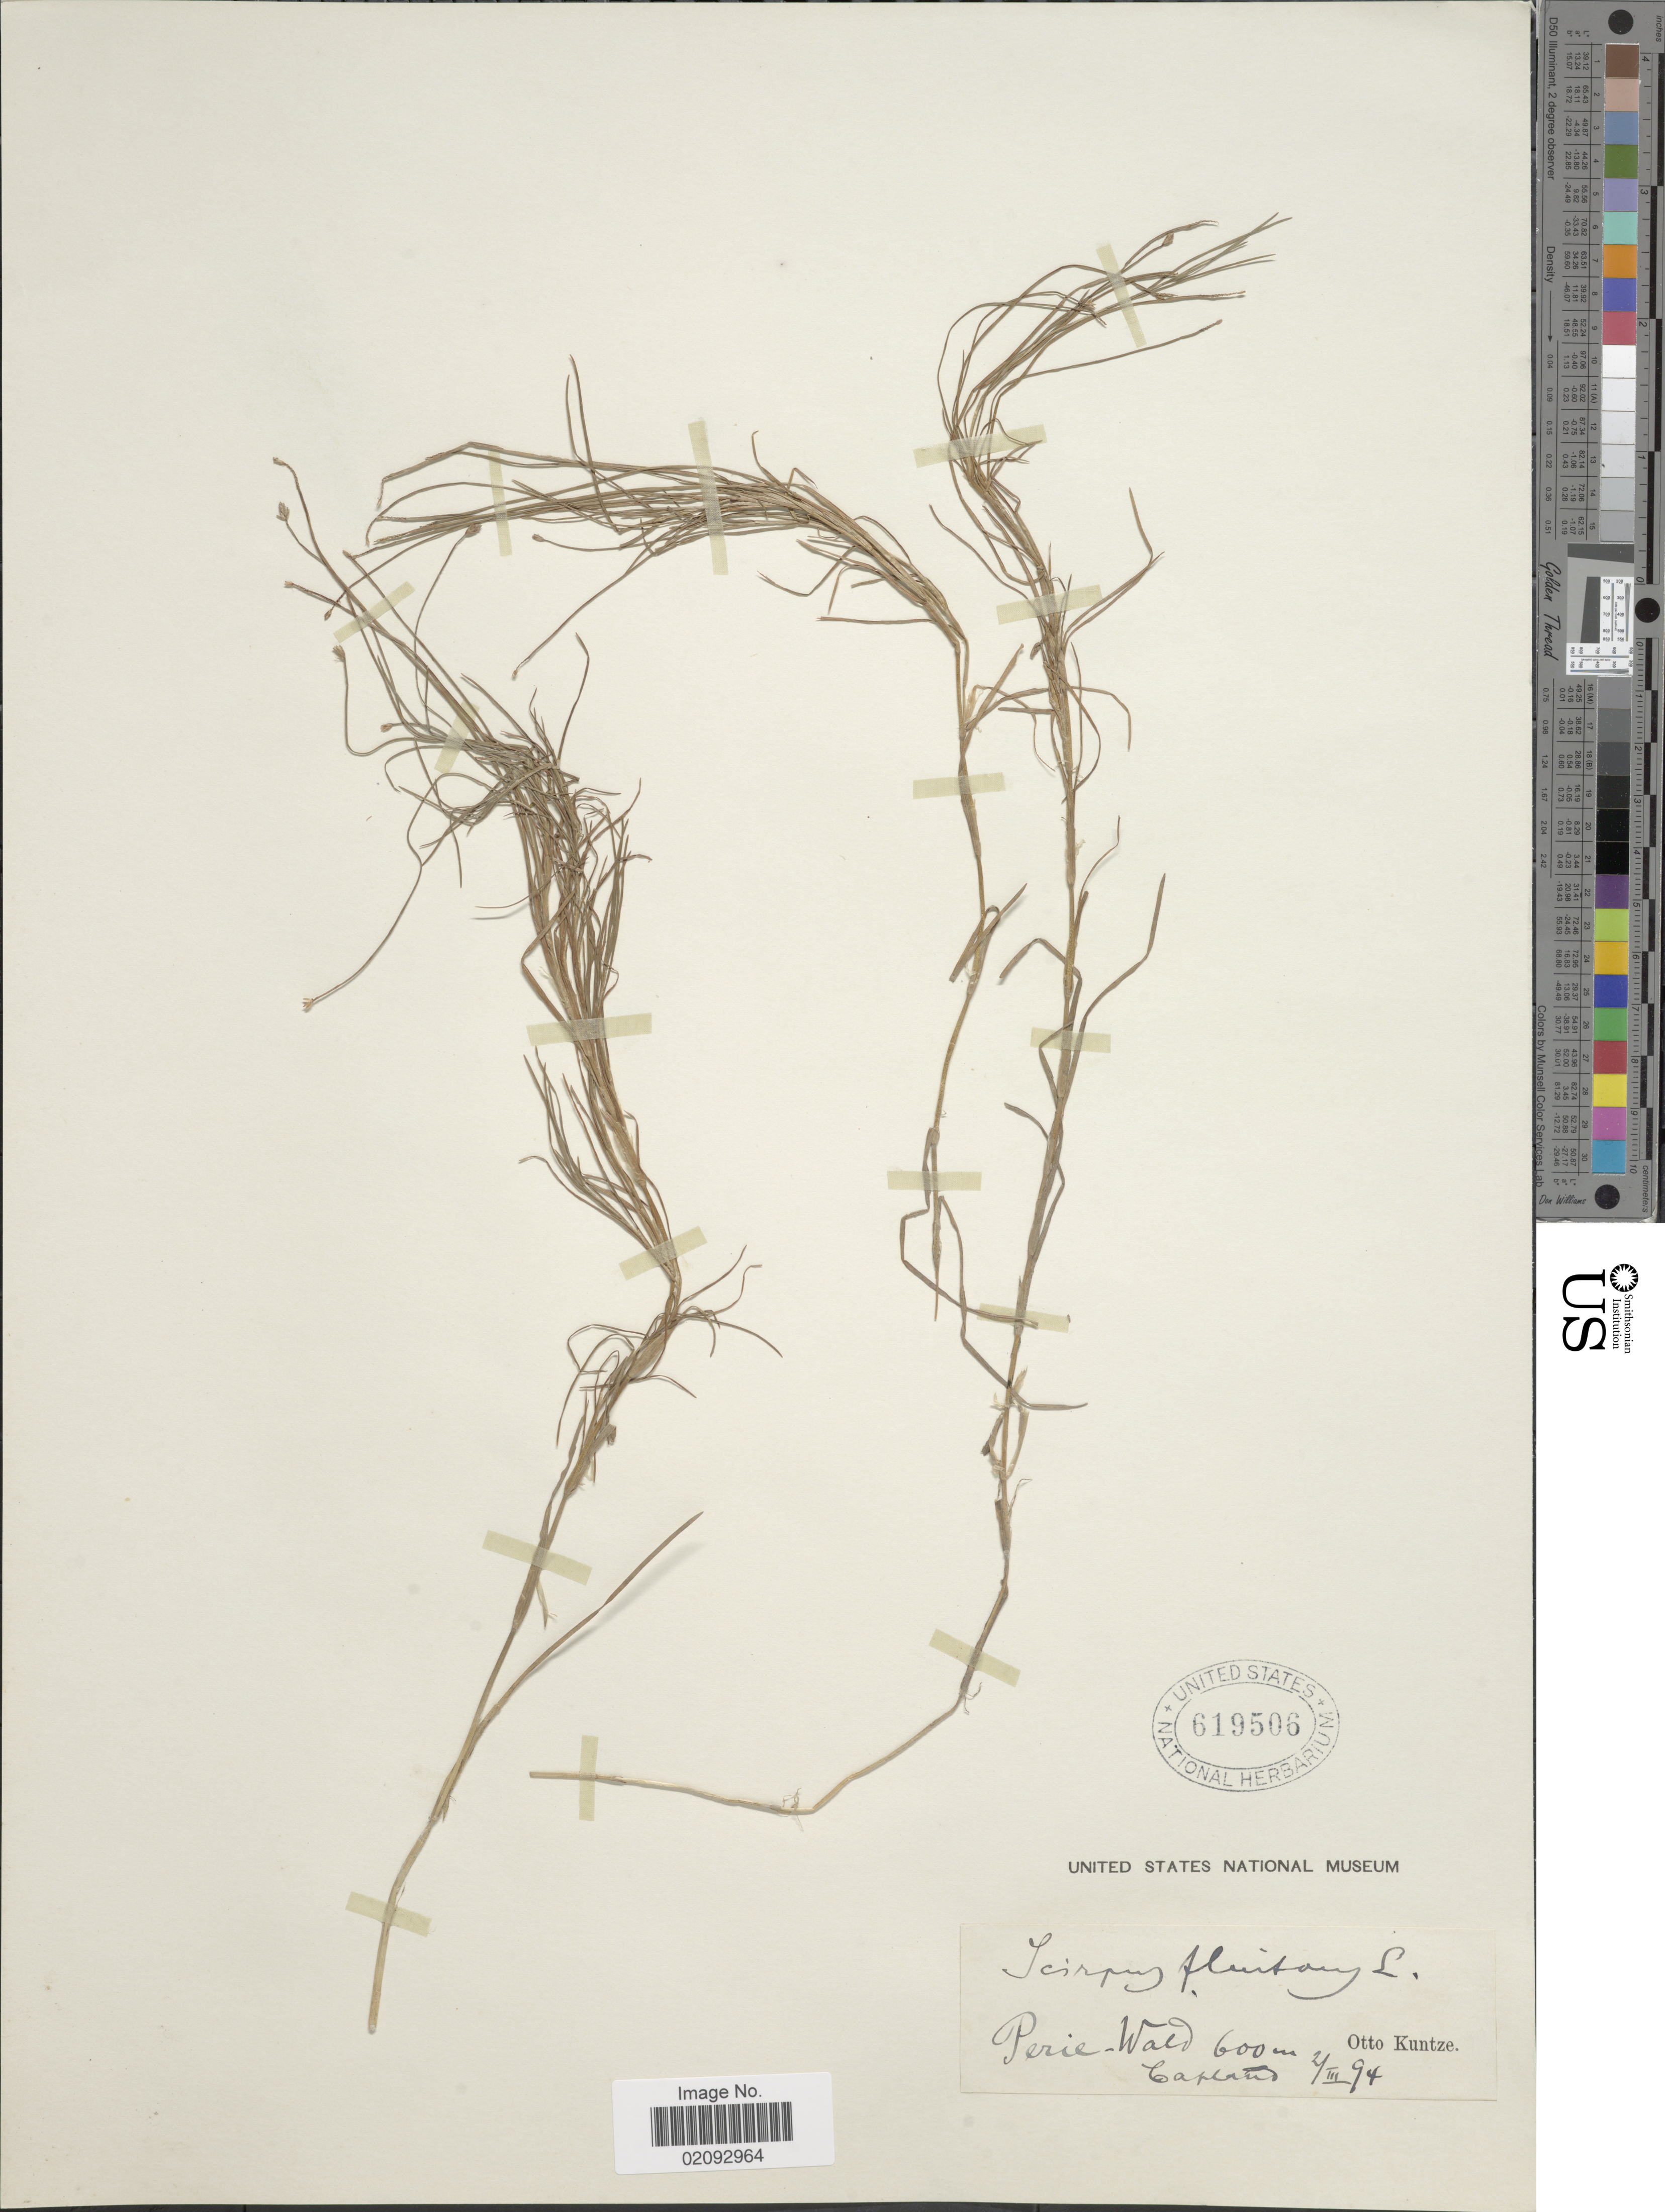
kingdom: Plantae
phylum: Tracheophyta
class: Liliopsida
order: Poales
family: Cyperaceae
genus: Isolepis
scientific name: Isolepis fluitans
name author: (L.) R. Br.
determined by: Strong, Mark T., (BOT), Smithsonian Institution - National Museum of Natural History (UNITED STATES)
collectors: C.E.O. Kuntze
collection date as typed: Transcribed d/m/y: 2/3/94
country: South Africa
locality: Perie - Wald, Capland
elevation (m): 600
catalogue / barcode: US 619506